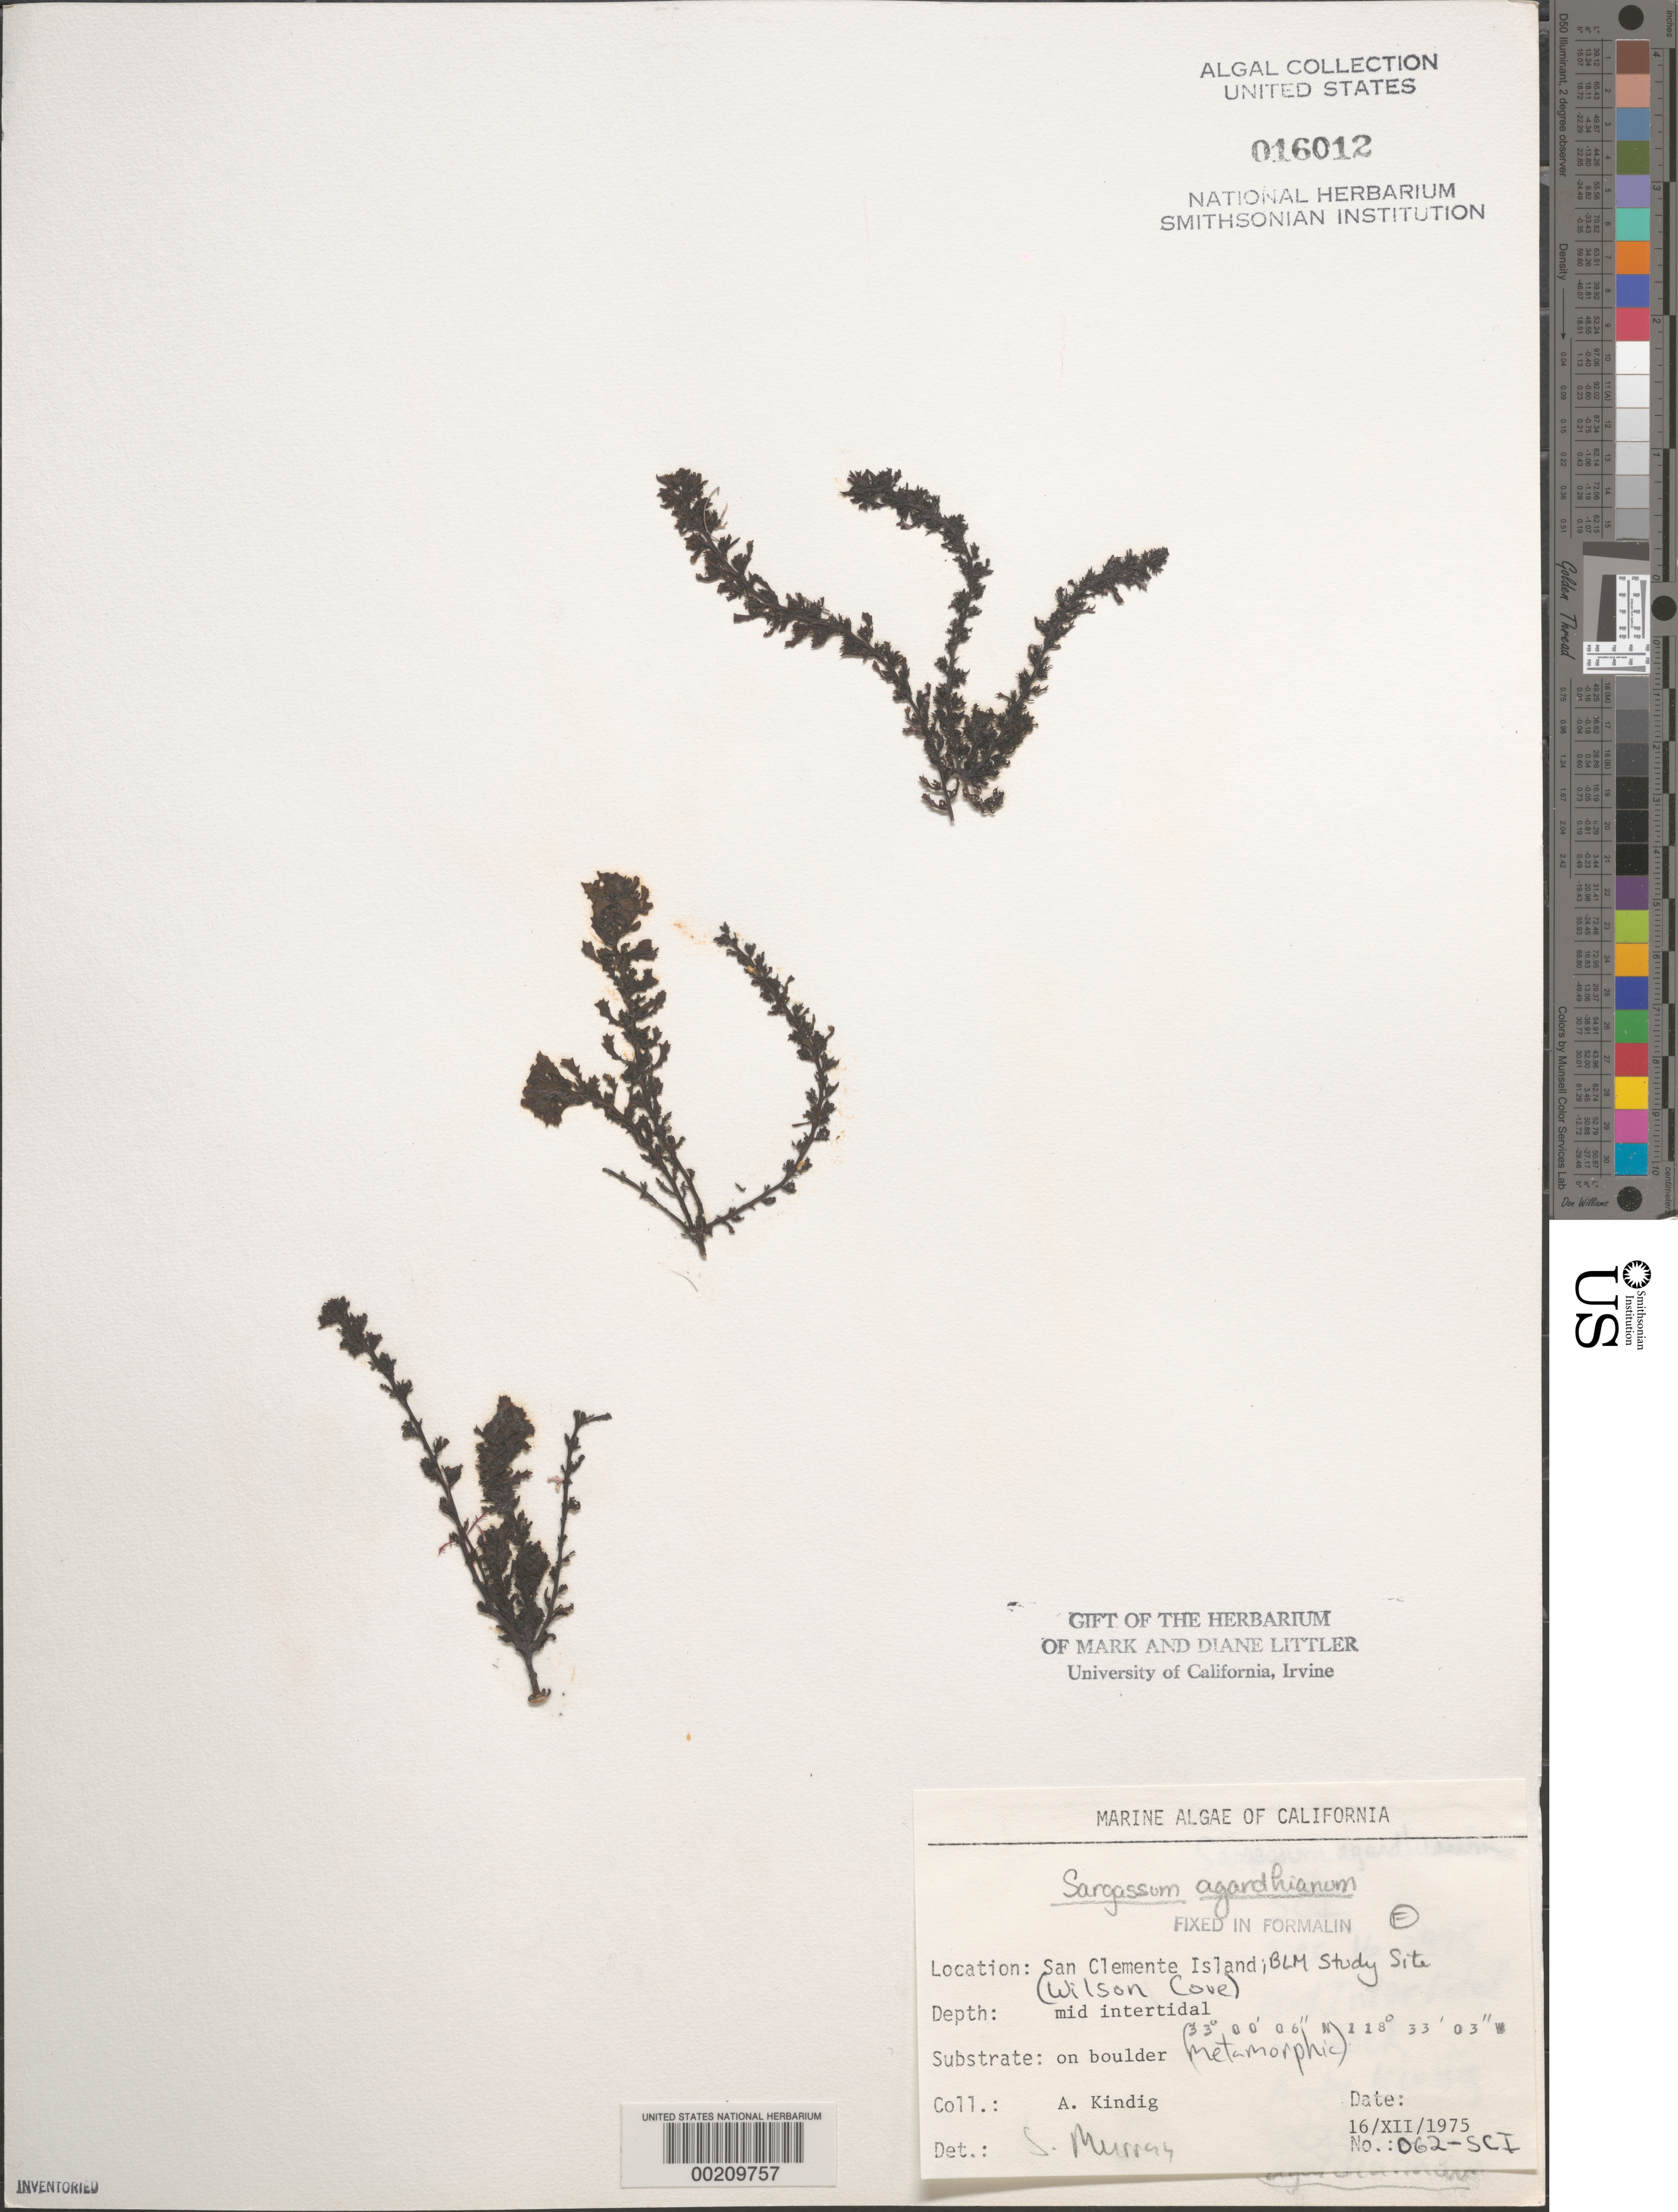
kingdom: Chromista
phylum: Ochrophyta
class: Phaeophyceae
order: Fucales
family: Sargassaceae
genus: Sargassum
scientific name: Sargassum agardhianum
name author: Farl. in J. Agardh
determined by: Murray, S. N.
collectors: A. Kindig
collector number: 062-sci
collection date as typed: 16 Dec 1975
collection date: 1975-12-16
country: United States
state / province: California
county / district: Los Angeles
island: San Clemente Island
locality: Wilson Cove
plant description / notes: BLM-SOCALBIGHT Rocky Intertidal Survey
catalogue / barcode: US 16012